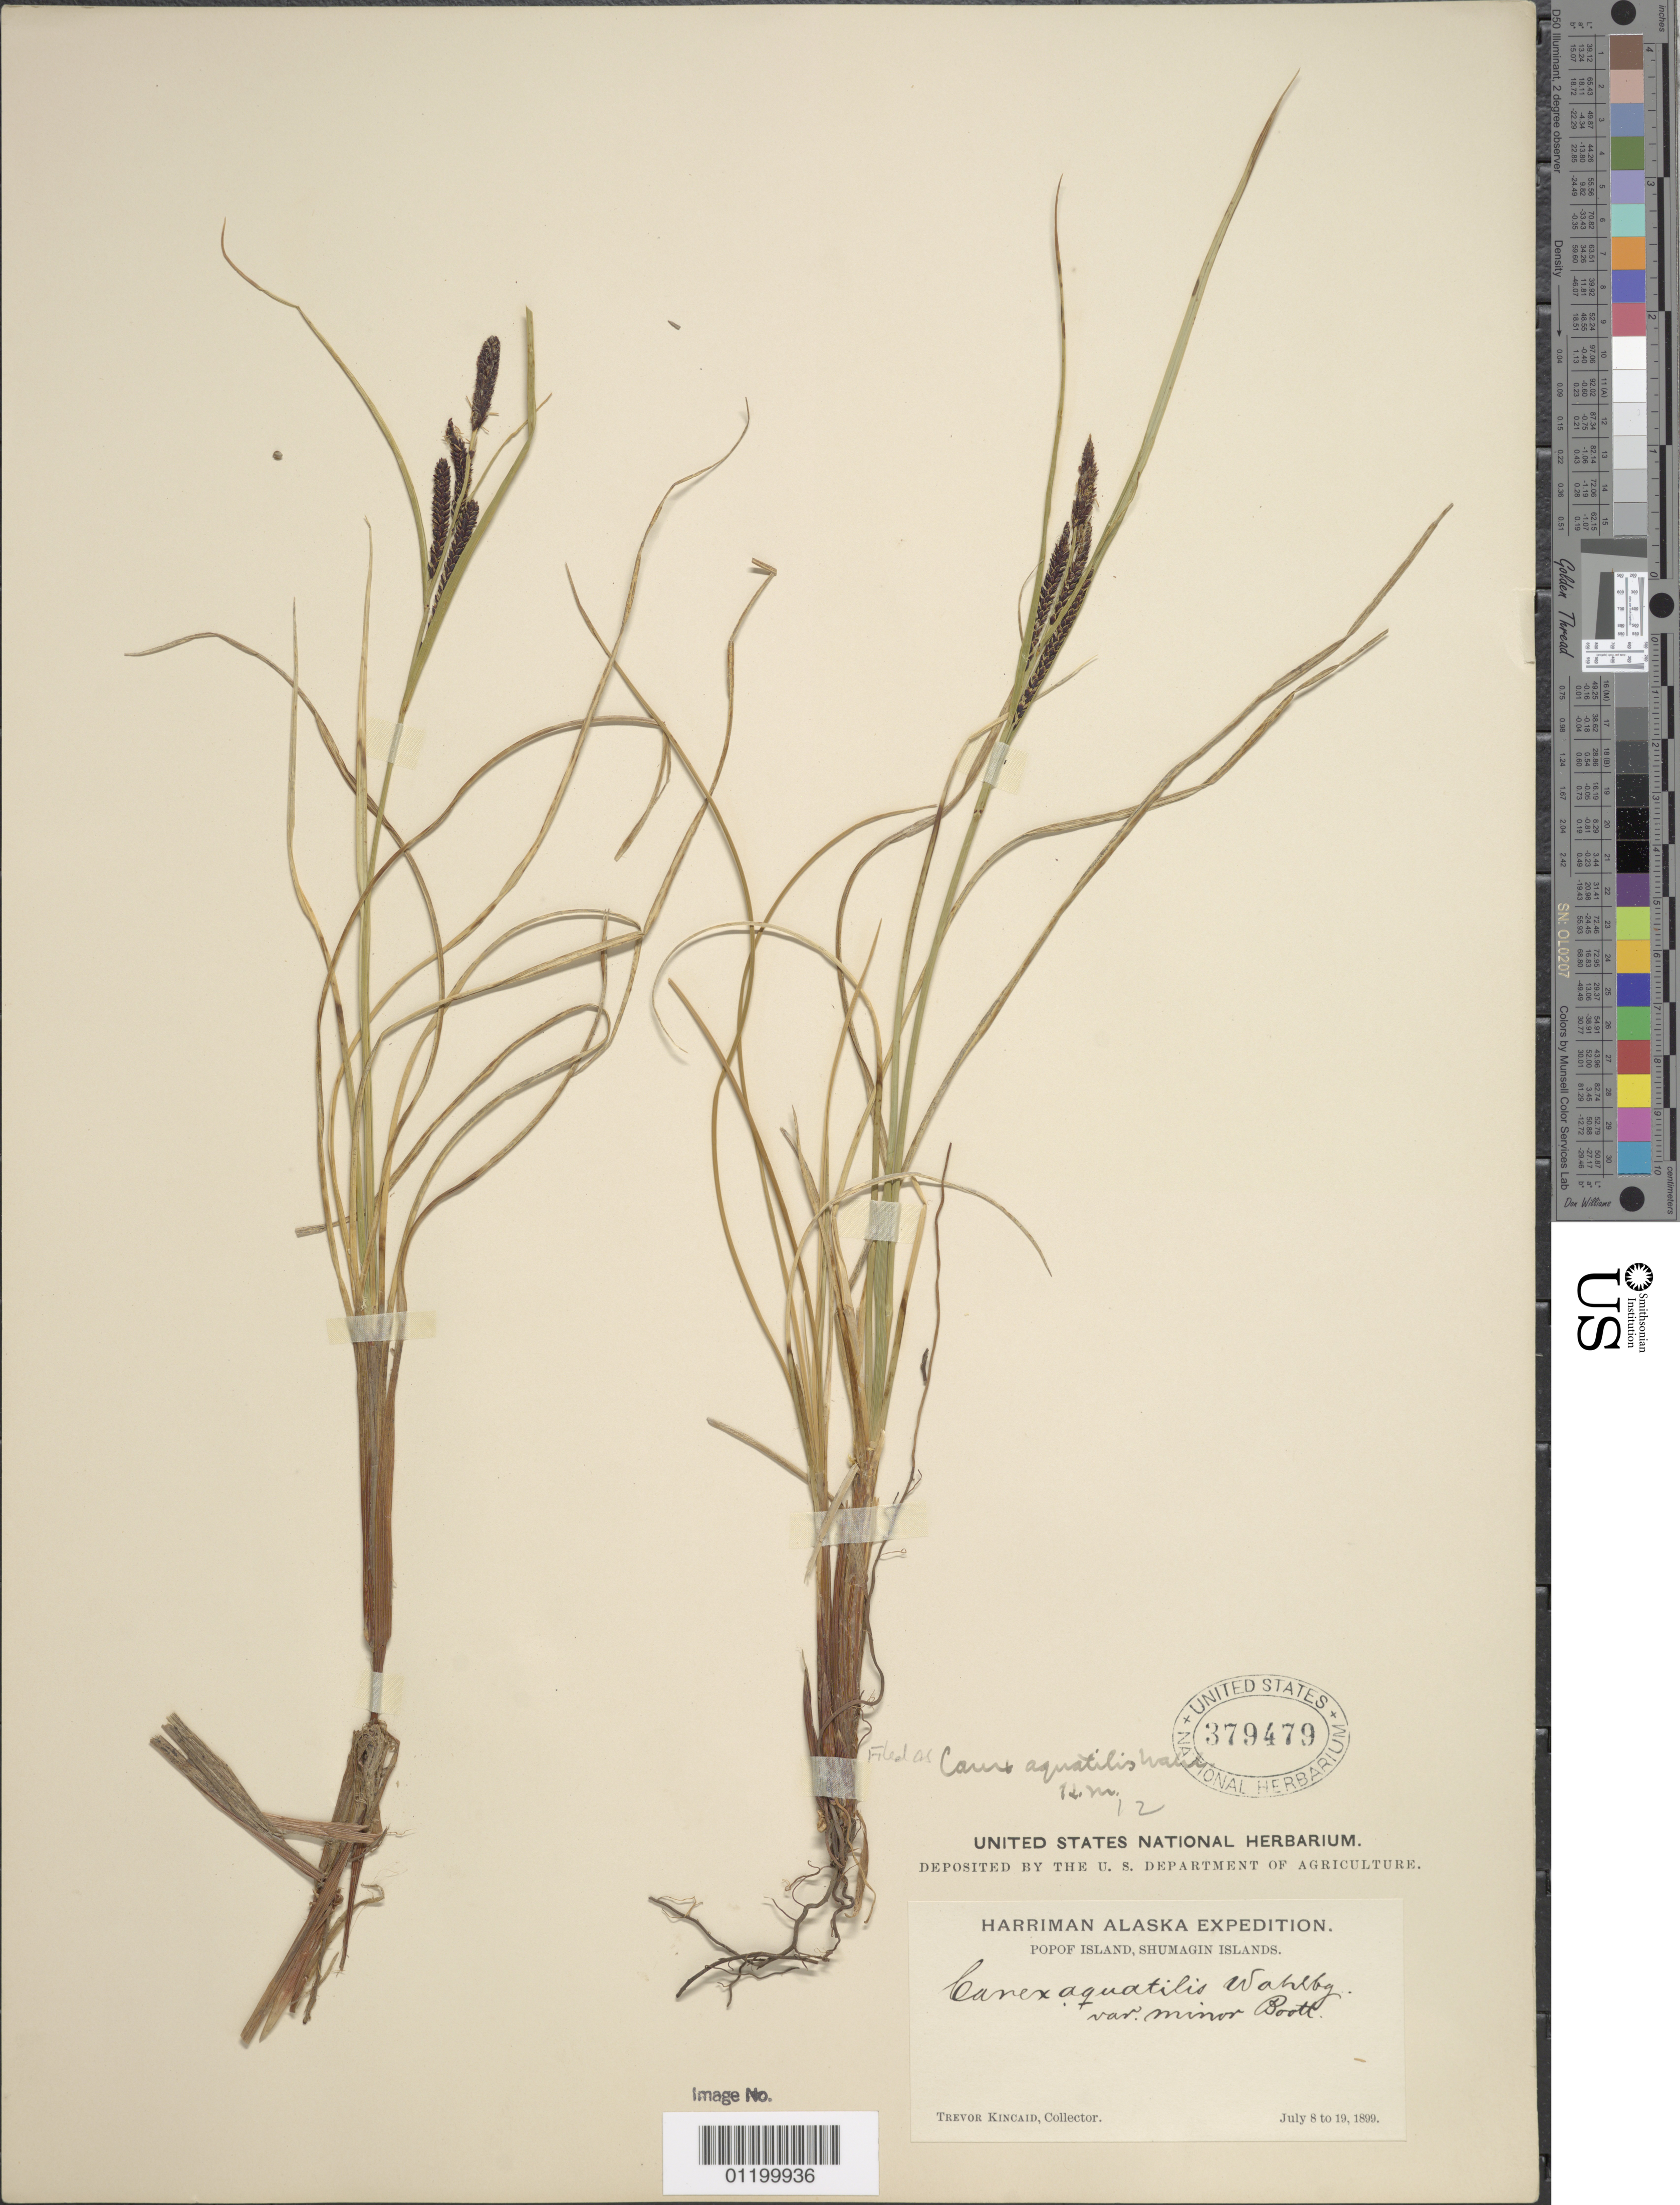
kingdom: Plantae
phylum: Tracheophyta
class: Liliopsida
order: Poales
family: Cyperaceae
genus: Carex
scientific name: Carex aquatilis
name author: Wahlenb.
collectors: T. C. Kincaid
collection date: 1899-07-08/1899-07-19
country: United States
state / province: Alaska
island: Popof Island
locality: Popof Island, Shumagin Islands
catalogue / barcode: US 379479